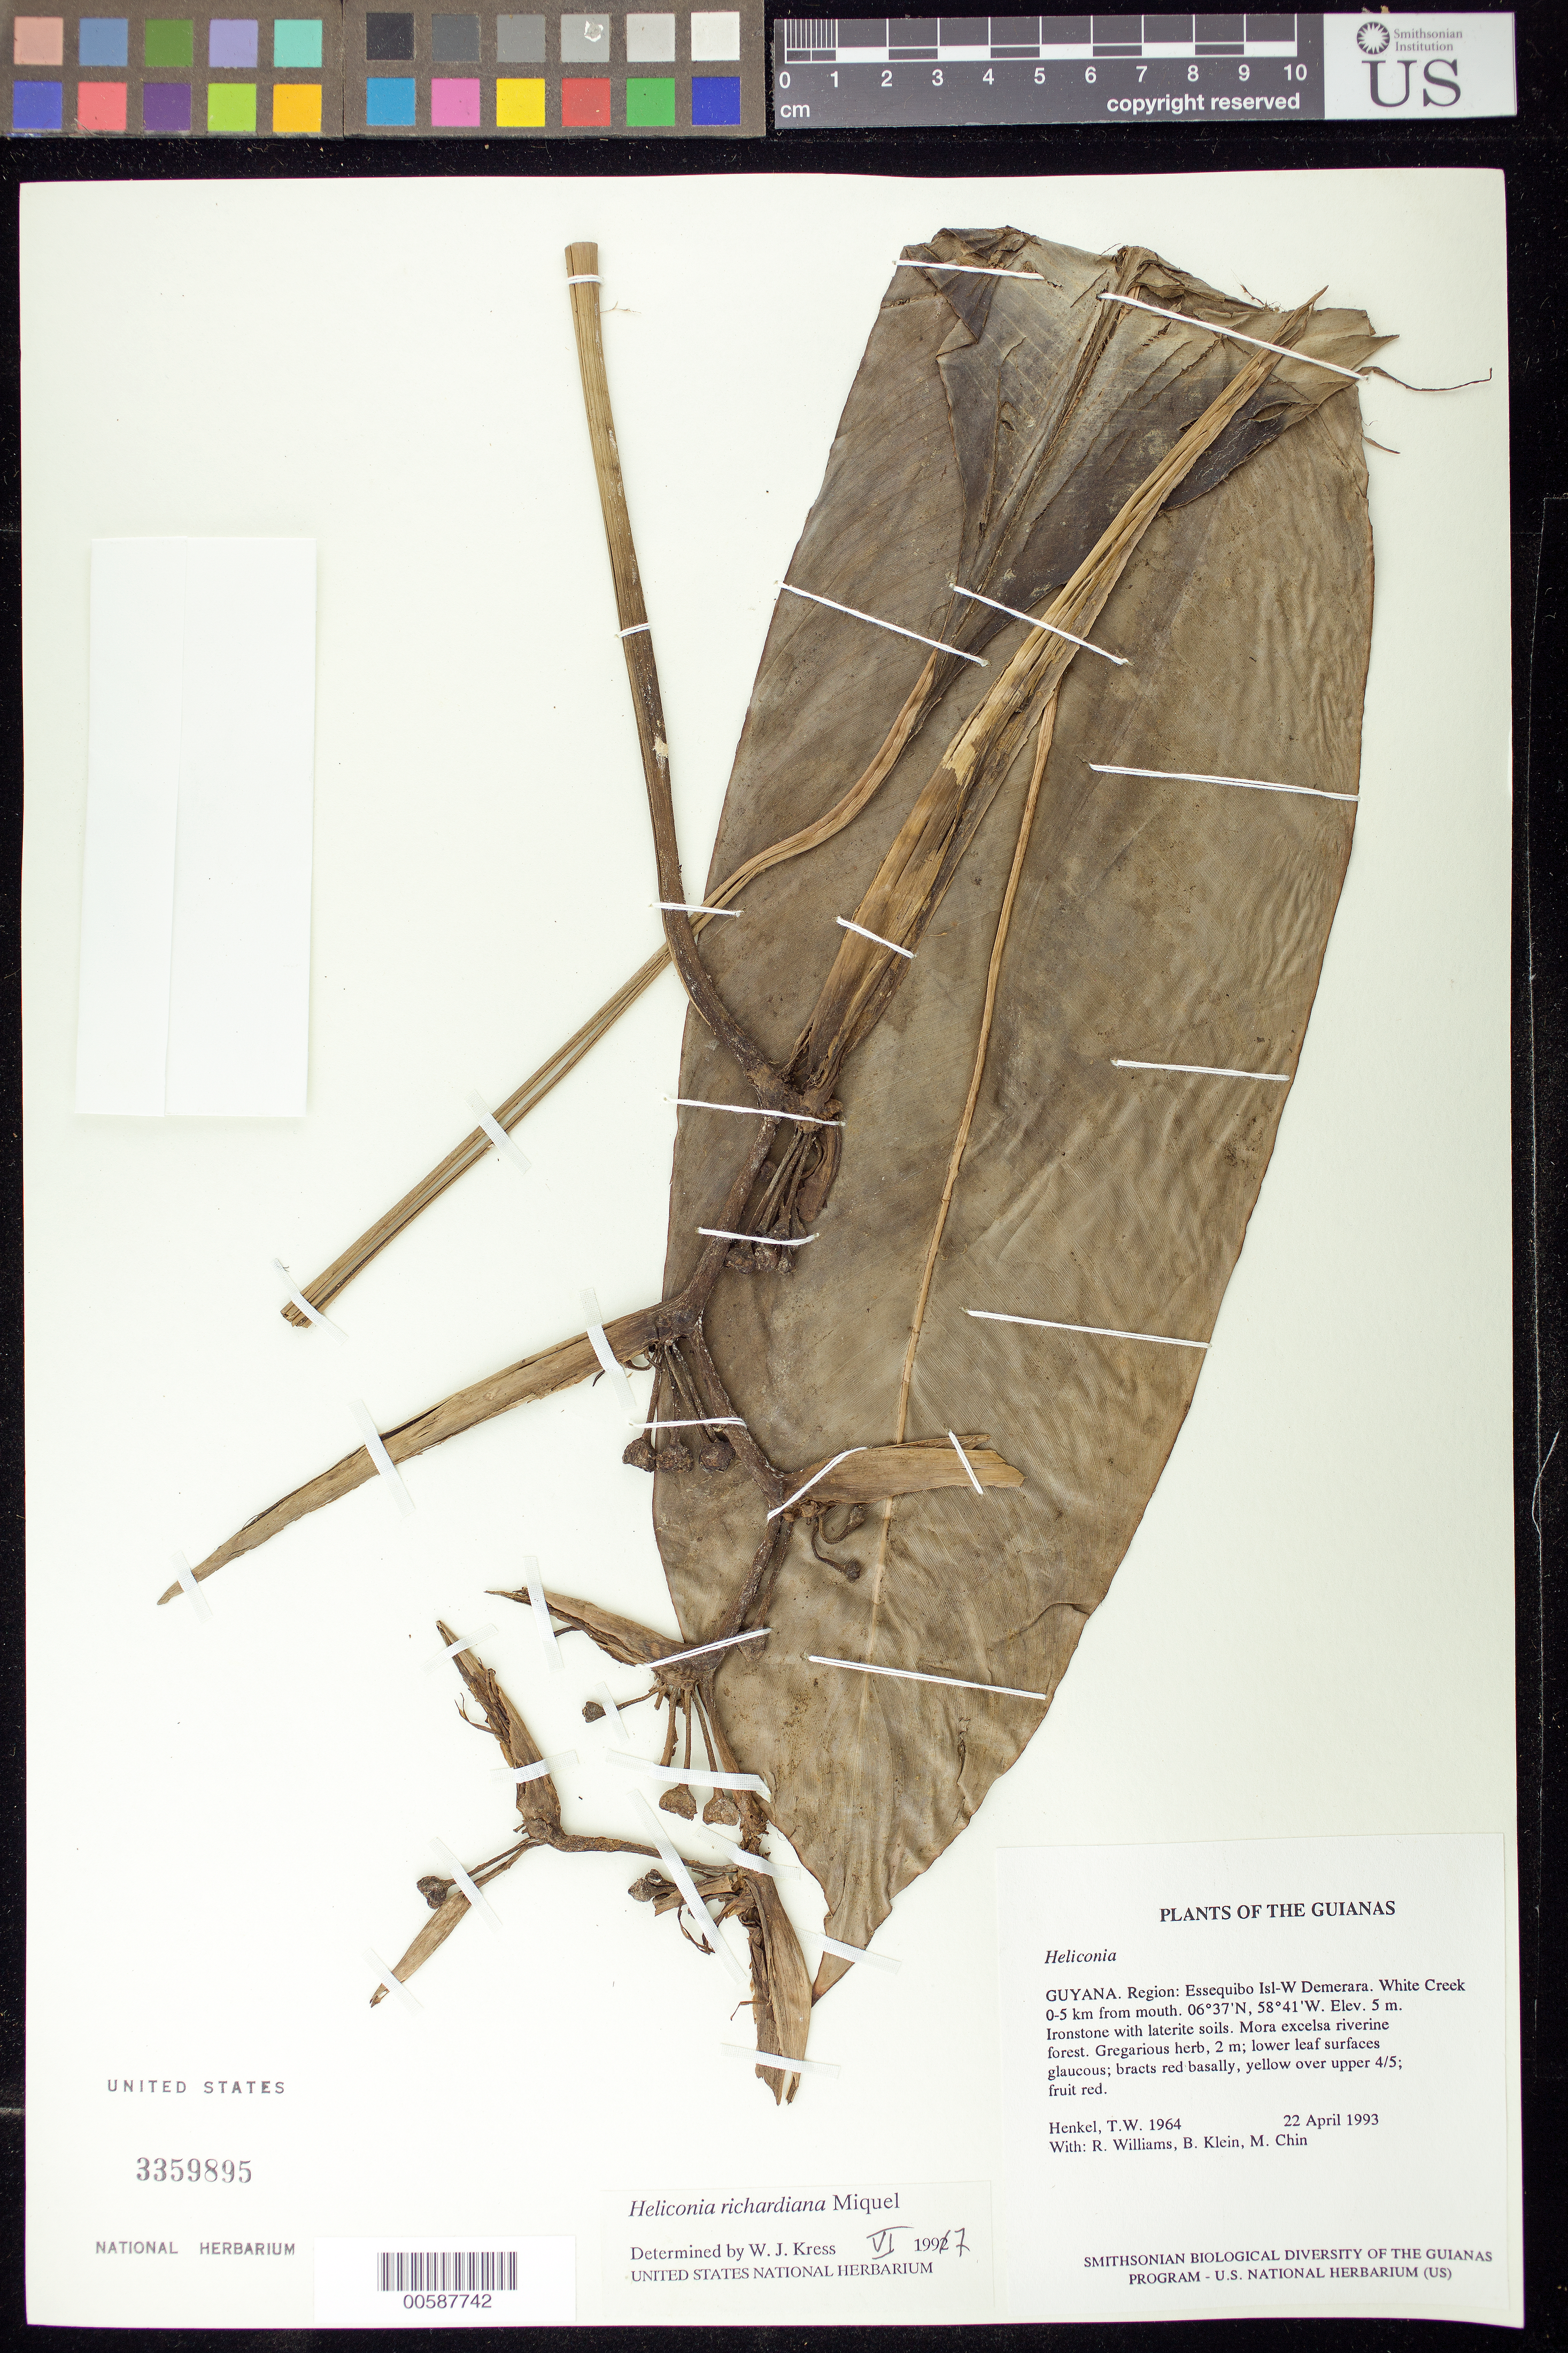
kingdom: Plantae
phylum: Tracheophyta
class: Liliopsida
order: Zingiberales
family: Heliconiaceae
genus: Heliconia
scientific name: Heliconia richardiana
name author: Miq.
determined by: Kress, W. J., (US), Smithsonian Institution - National Museum of Natural History (UNITED STATES)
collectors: T. Henkel, R. Williams, B. Klein & M. Chin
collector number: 1964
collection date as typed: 22 April 1993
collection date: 1993-04-22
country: Guyana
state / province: Essequibo Isl-W. Demerara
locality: White Creek 0-5 km from mouth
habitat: Ironstone with laterite soils. Mora excelsa riverine forest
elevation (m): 5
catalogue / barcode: US 3359895